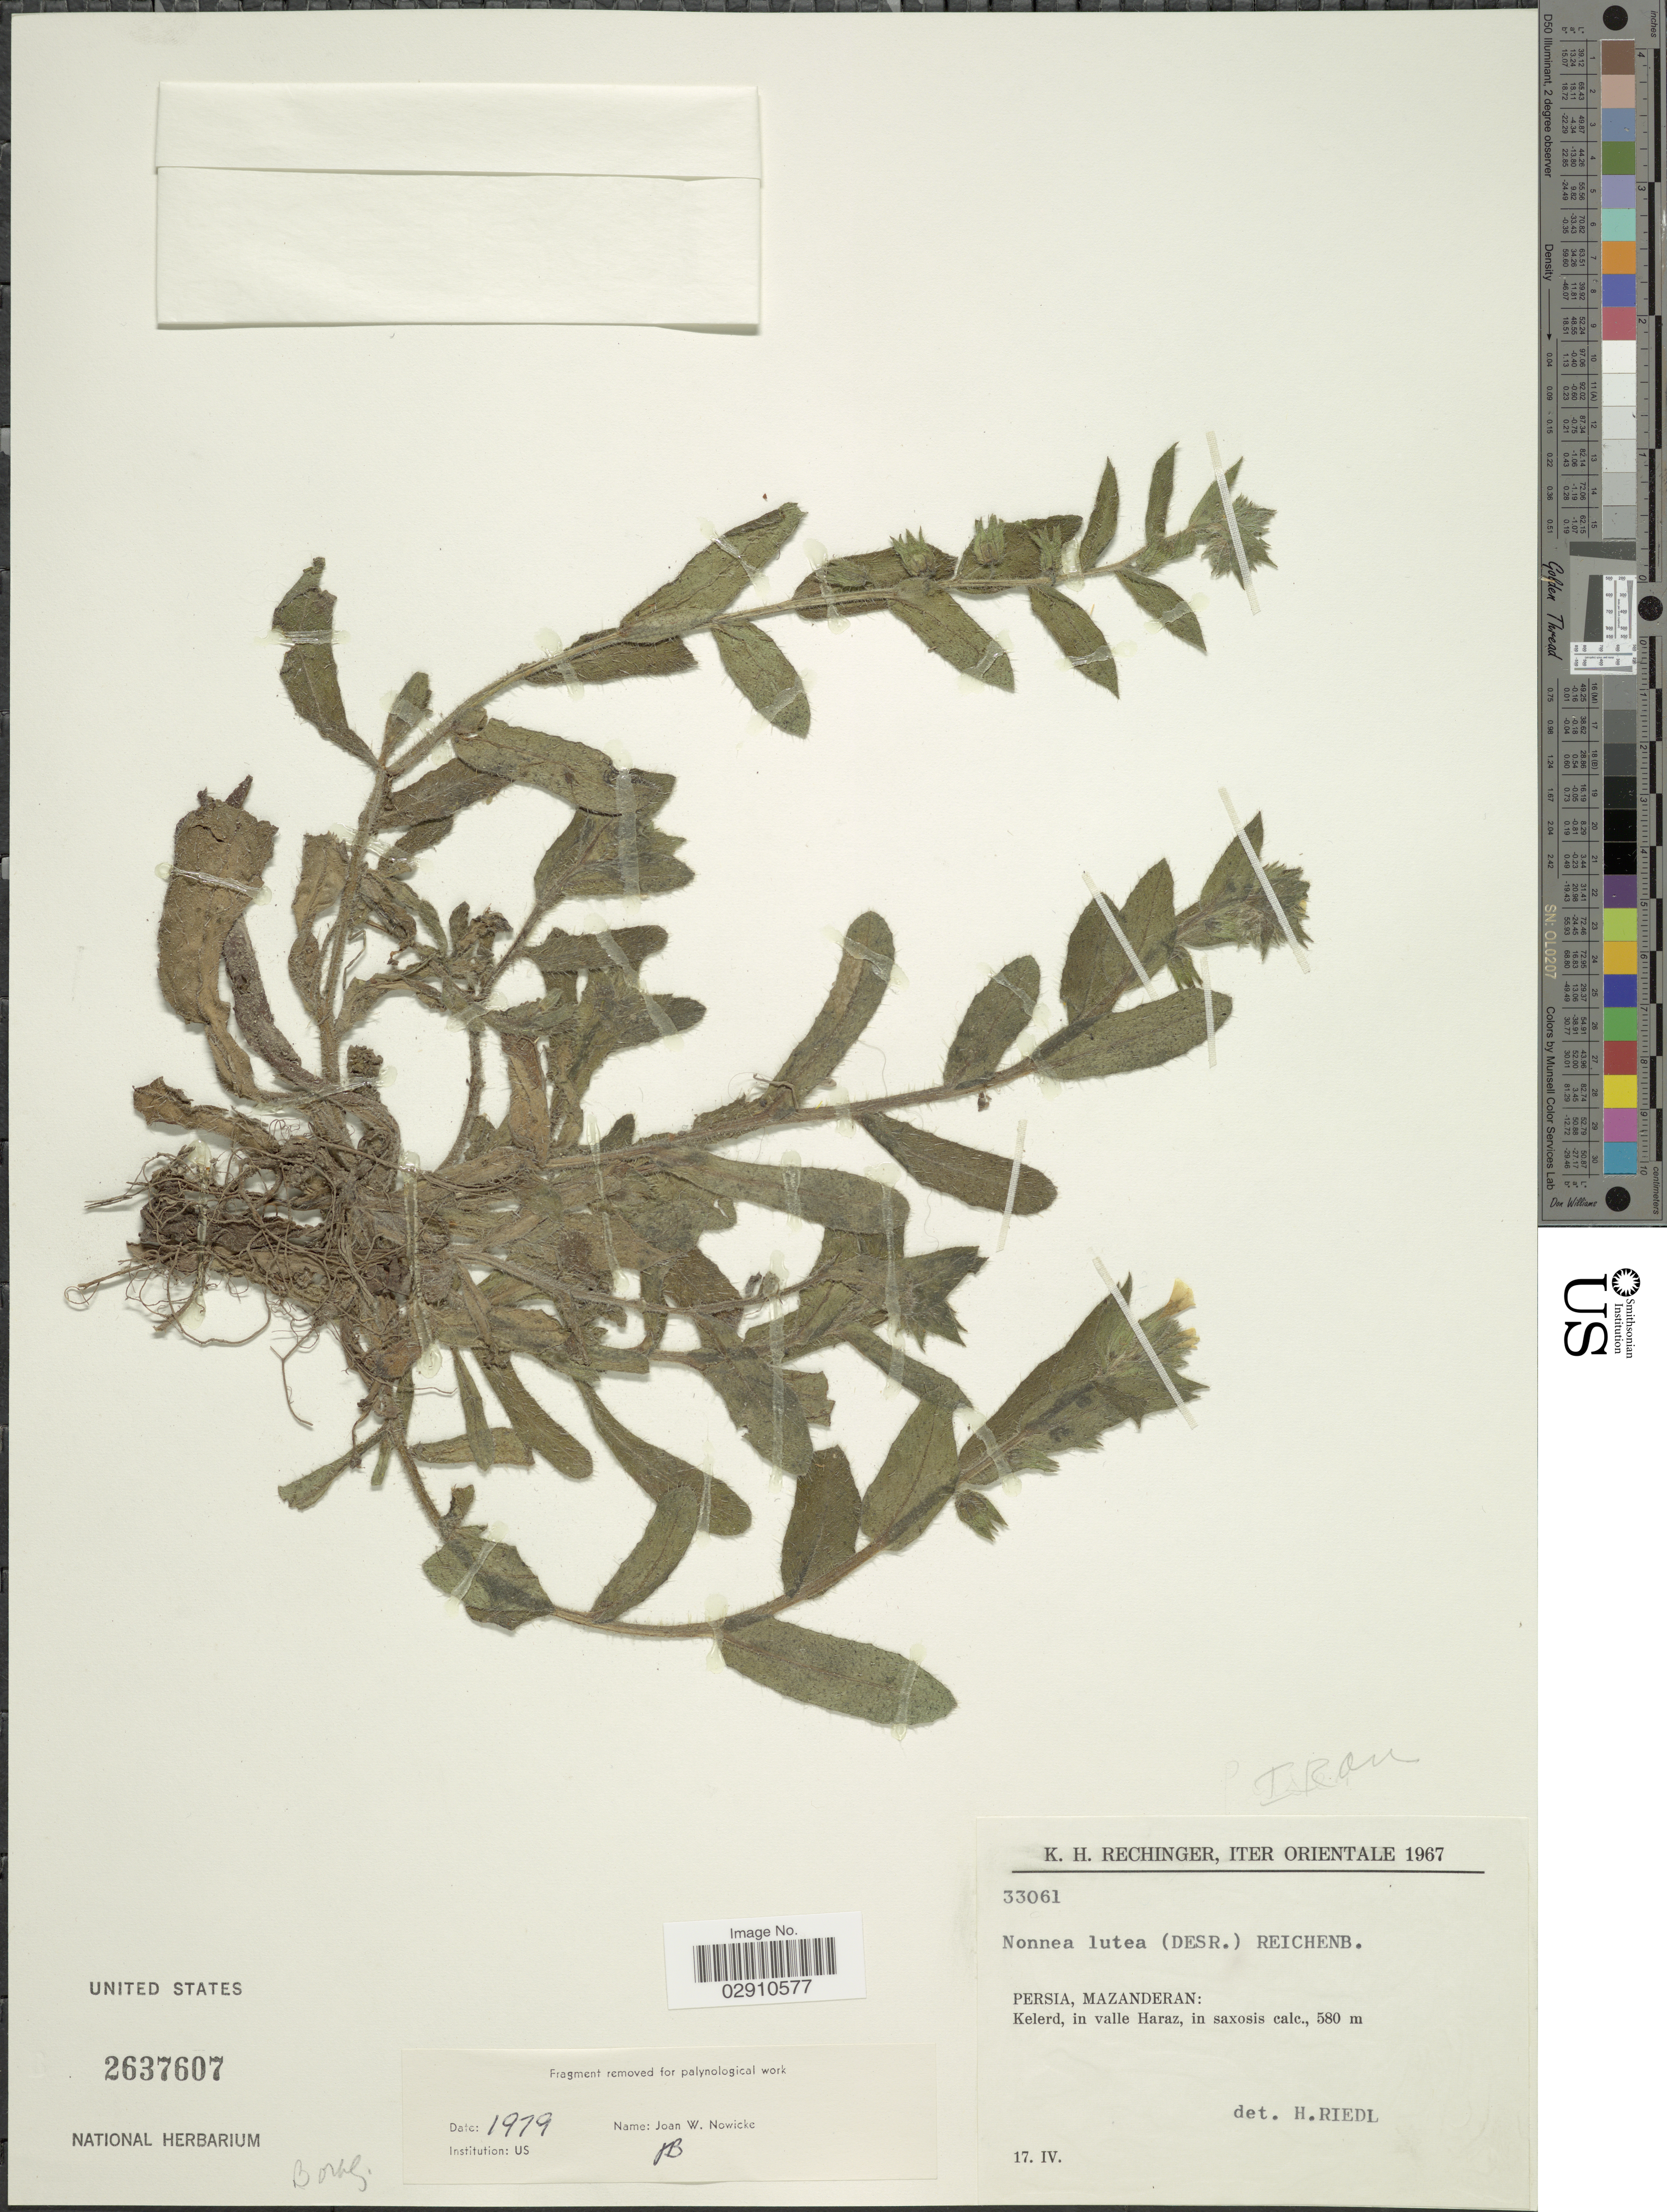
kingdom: Plantae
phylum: Tracheophyta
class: Magnoliopsida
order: Boraginales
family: Boraginaceae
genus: Nonea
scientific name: Nonea lutea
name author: (Desr.) DC.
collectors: K. H. Rechinger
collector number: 33061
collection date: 1967-04-17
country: Iran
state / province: Mazandaran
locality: Persia, Mazanderan: Kelerd, in valle Haraz, in saxosis calc.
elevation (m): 580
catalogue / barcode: US 2637607